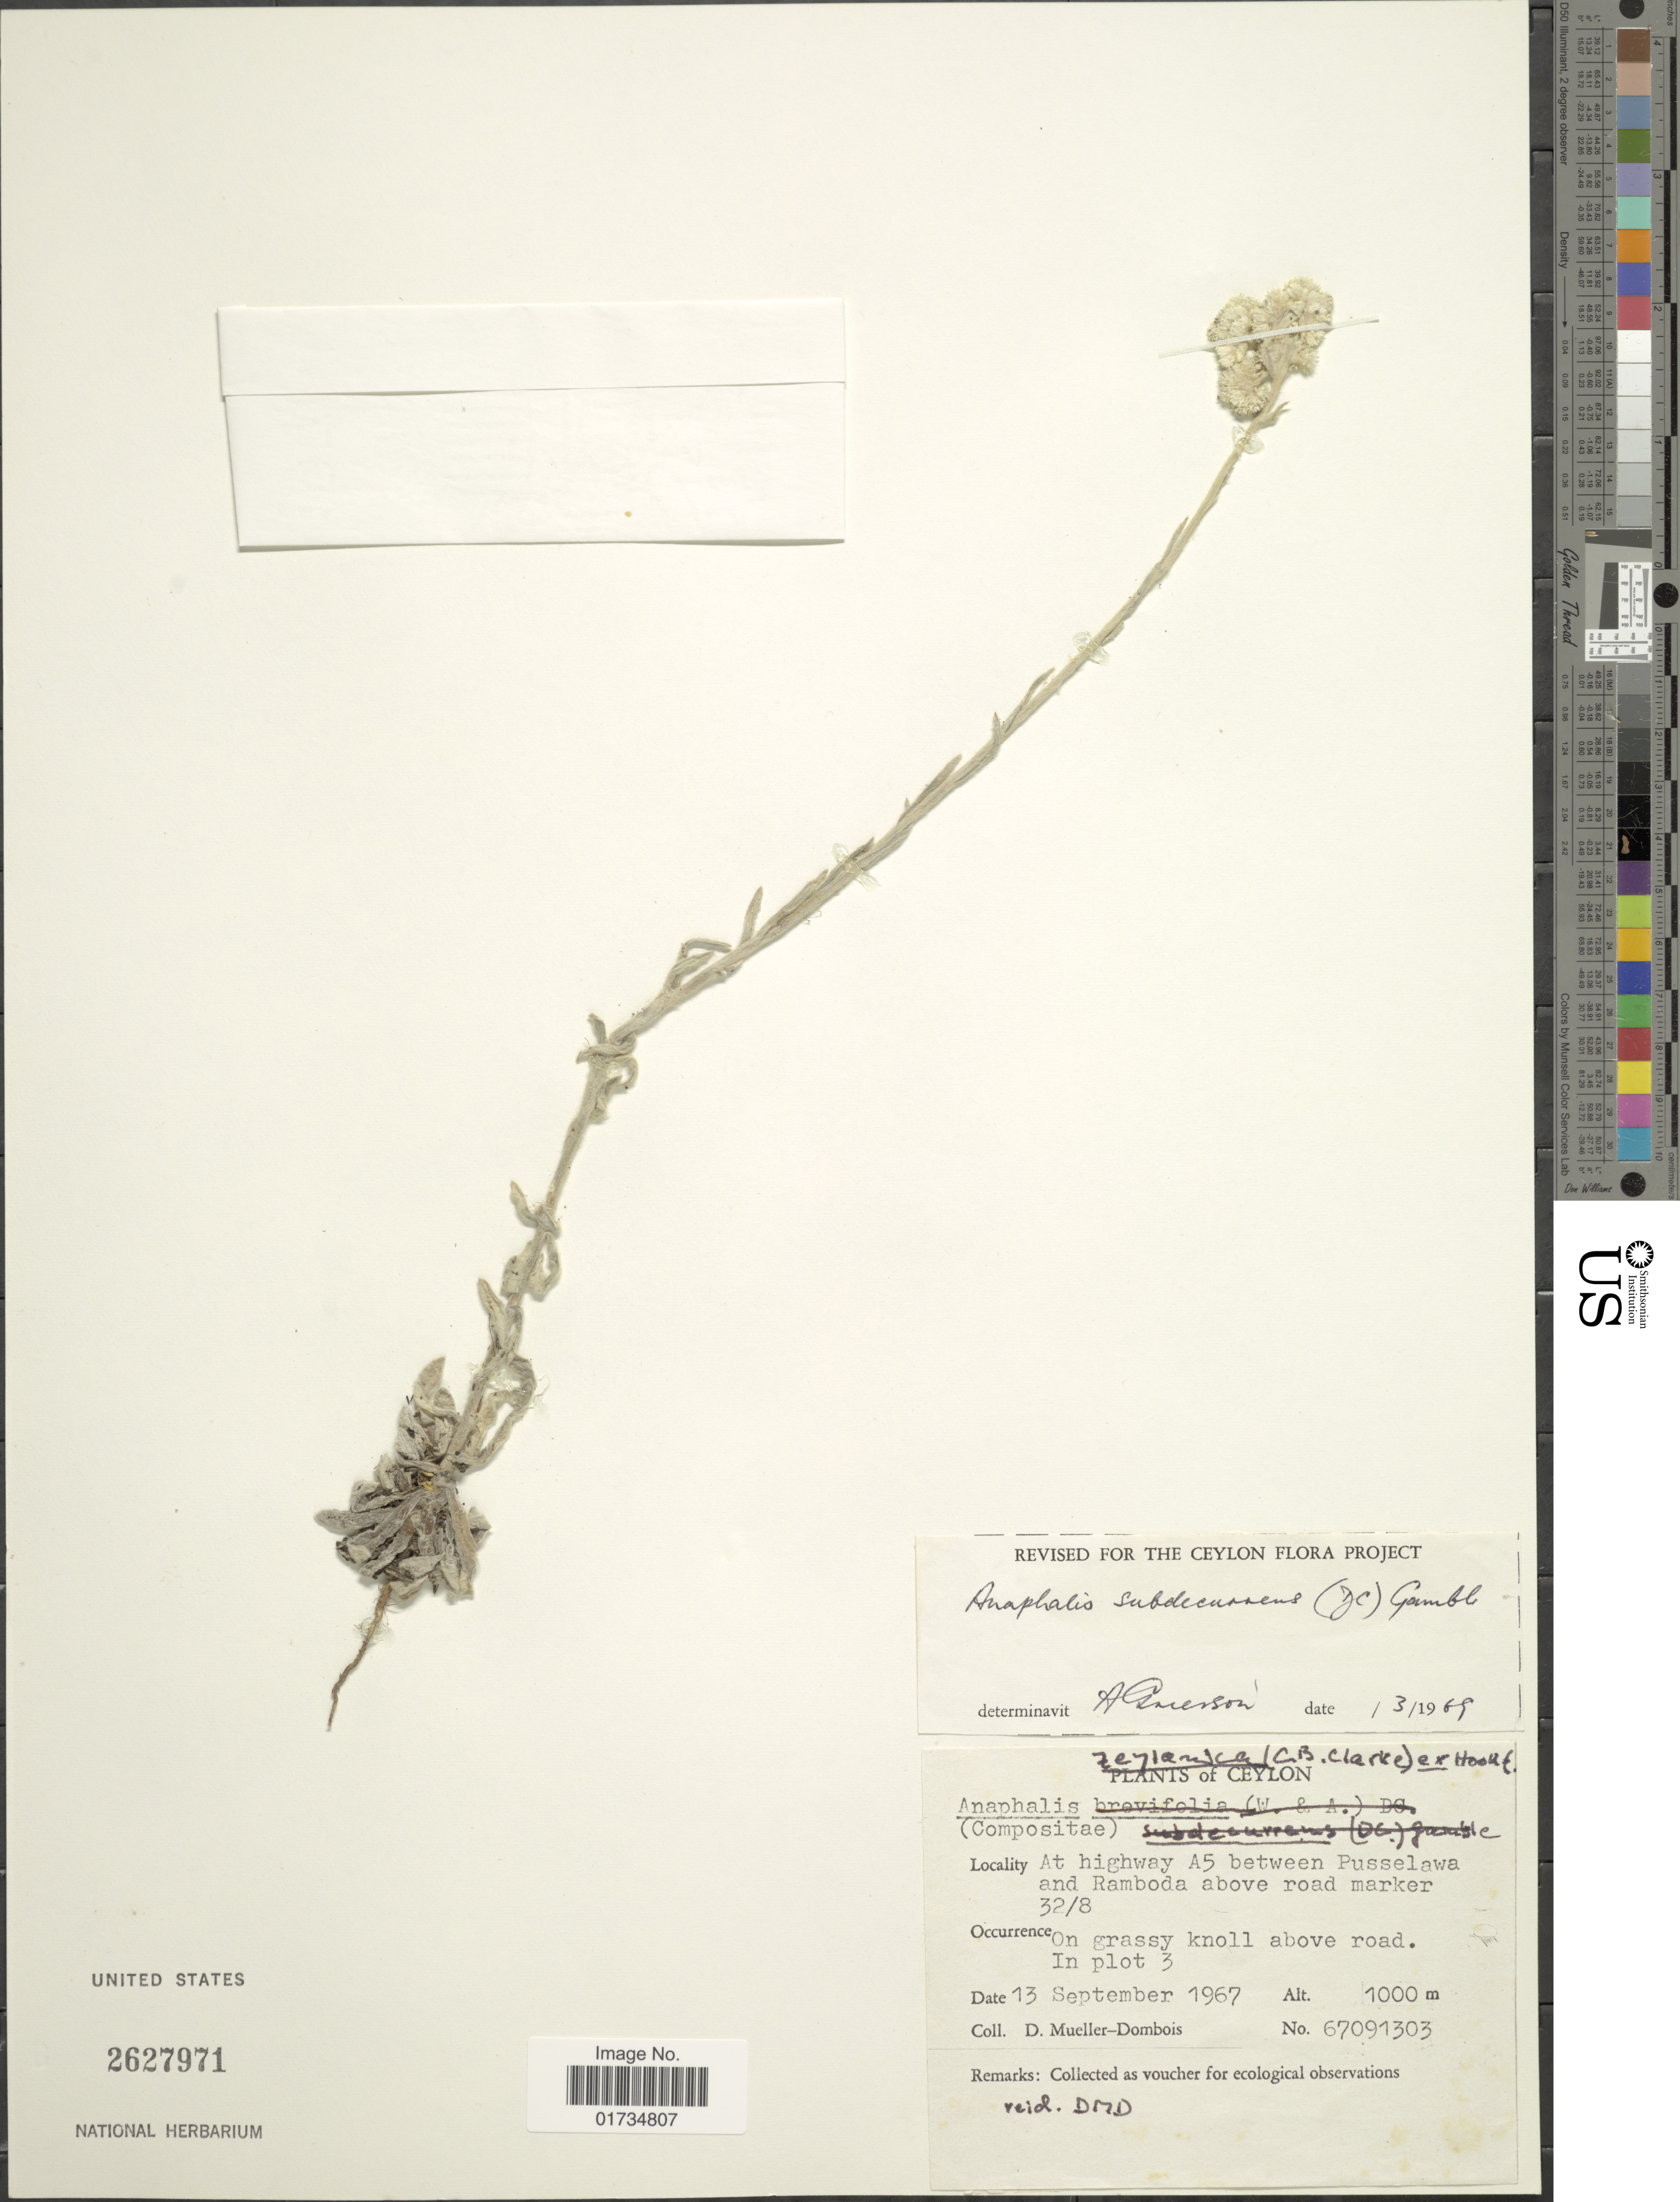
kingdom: Plantae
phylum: Tracheophyta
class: Magnoliopsida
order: Asterales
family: Asteraceae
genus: Anaphalis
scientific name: Anaphalis subdecurrens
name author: (DC.) Gamble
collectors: D. Mueller-Dombois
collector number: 67091303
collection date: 1967-09-13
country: Sri Lanka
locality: Ceylon. At highway A5 between Pusselawa and Ramboda above road marker 32/8. On grassy knoll above road. In plot 3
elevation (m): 1000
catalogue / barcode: US 2627971